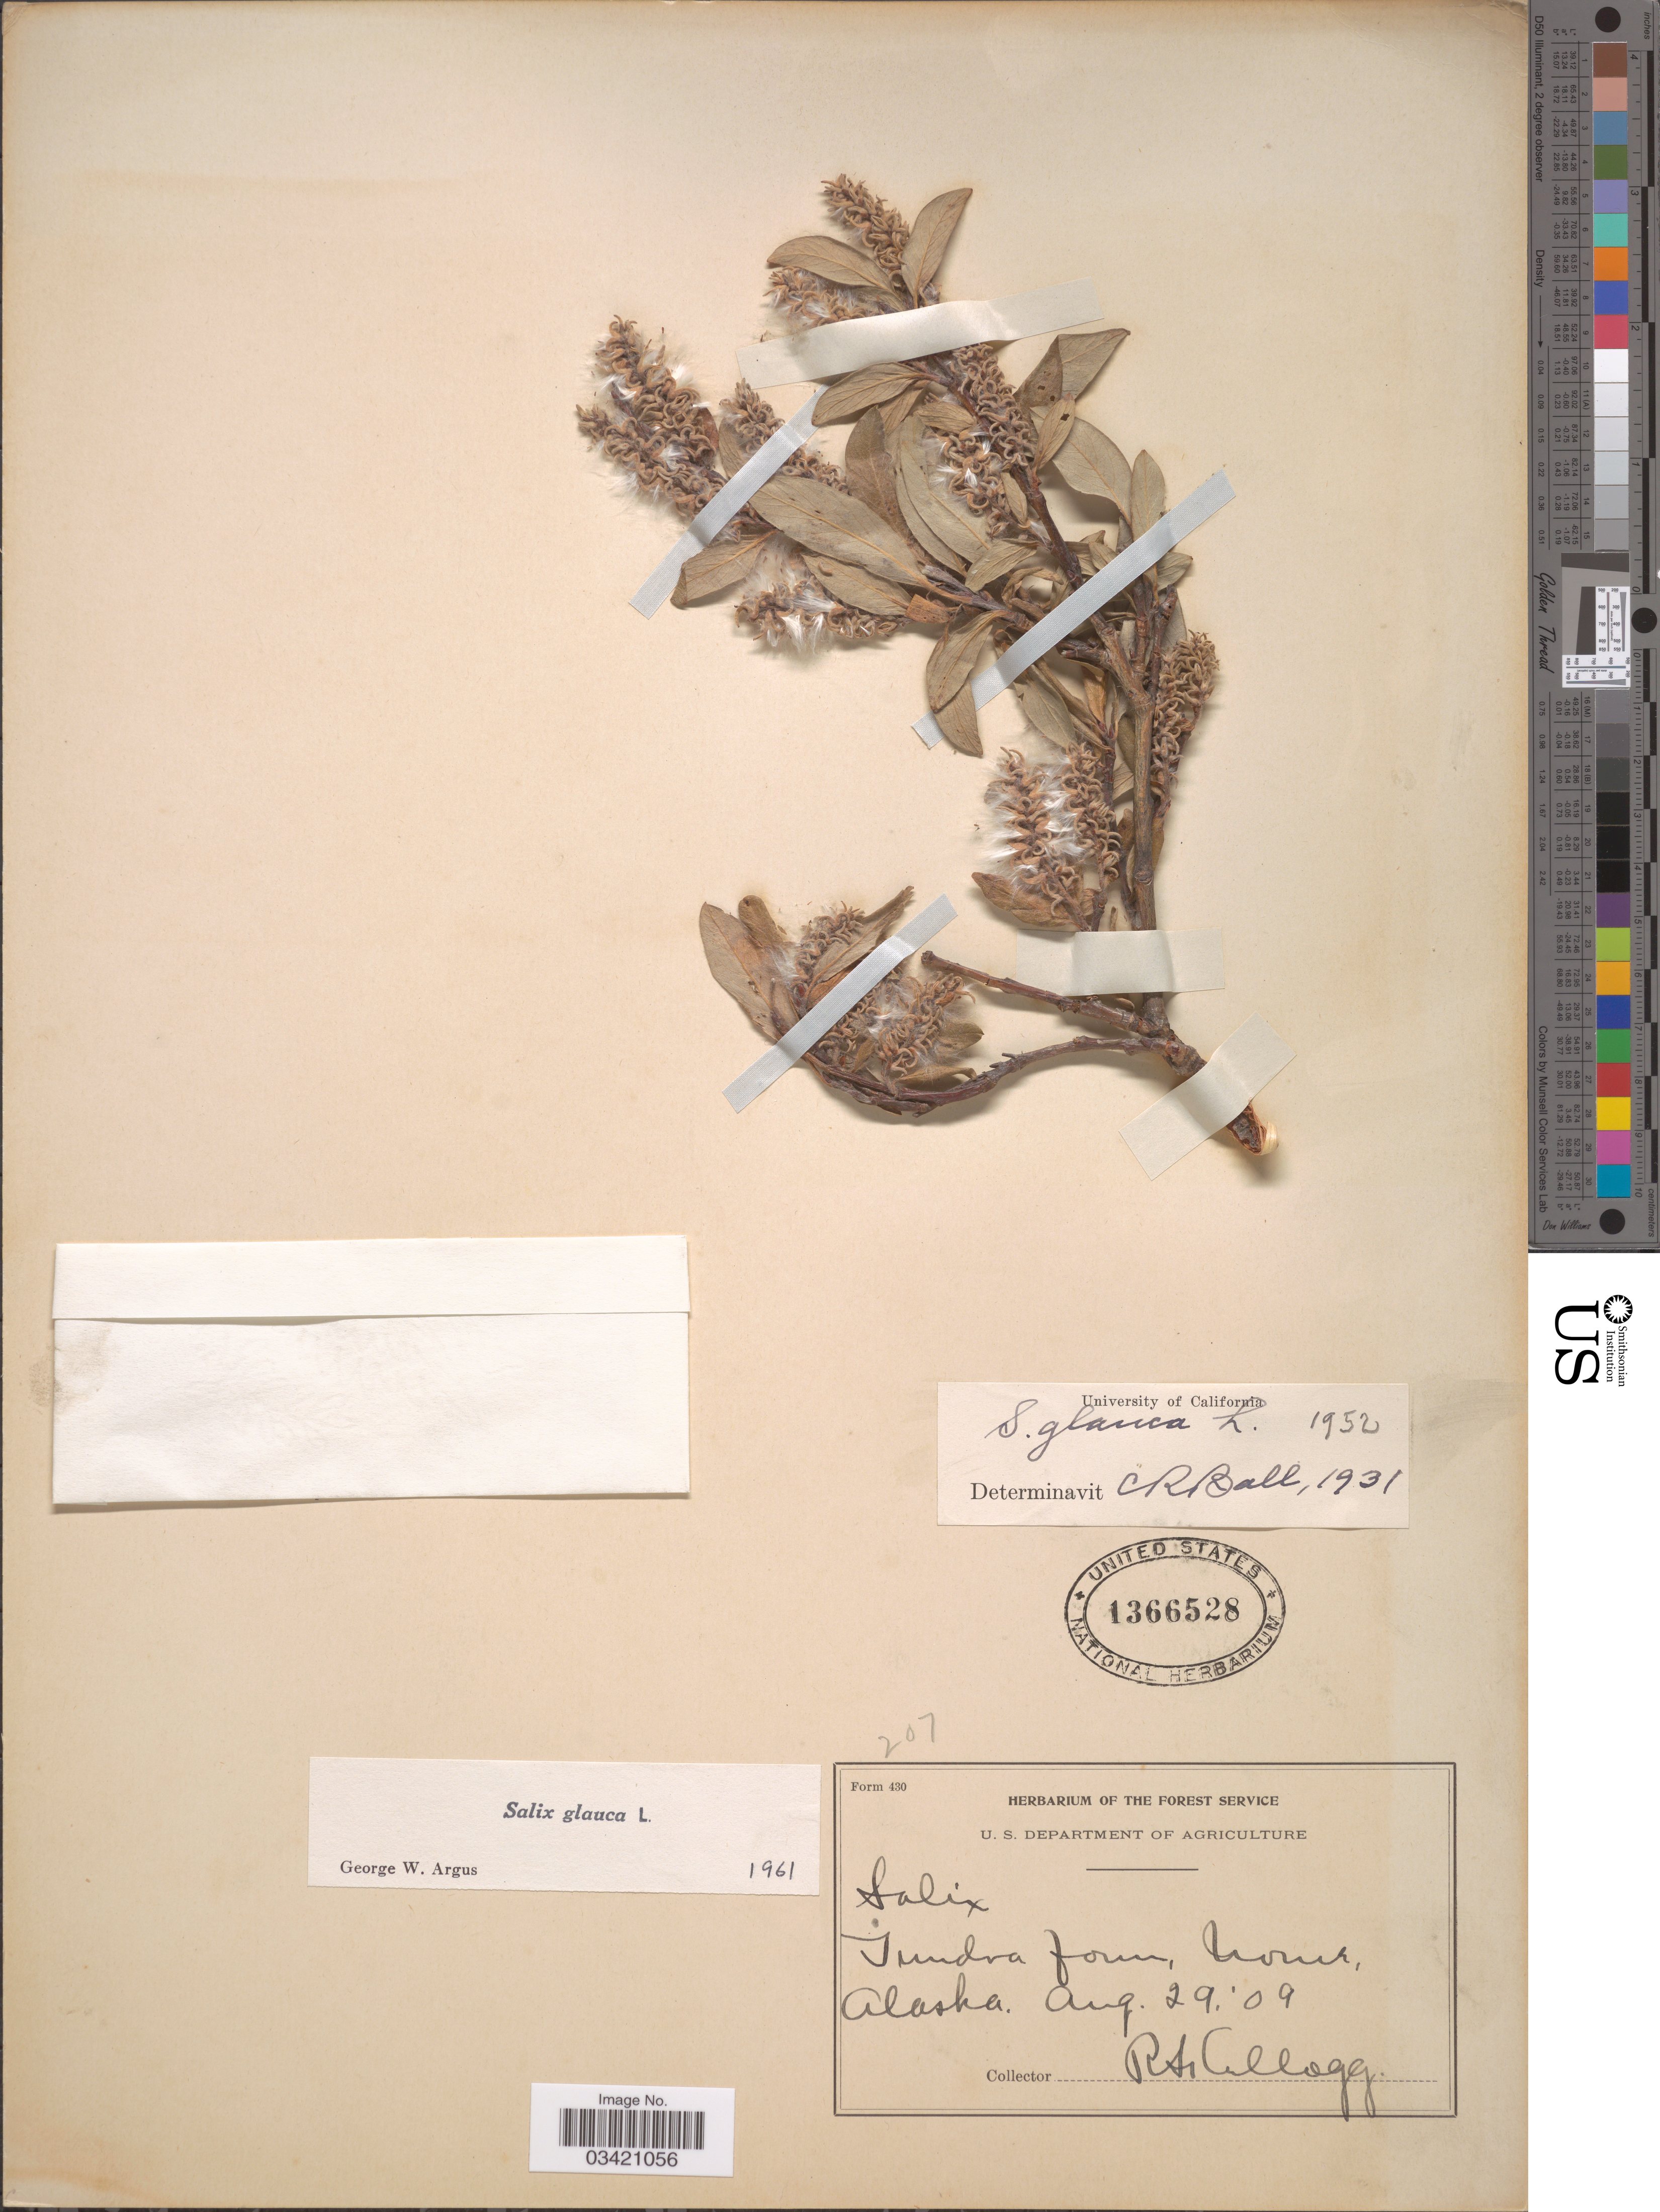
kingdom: Plantae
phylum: Tracheophyta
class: Magnoliopsida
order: Malpighiales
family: Salicaceae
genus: Salix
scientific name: Salix glauca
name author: L.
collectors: R. Kellogg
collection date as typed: Transcribed d/m/y: 29/8/9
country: United States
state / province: Alaska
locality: Tundra form Nome.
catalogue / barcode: US 1366528